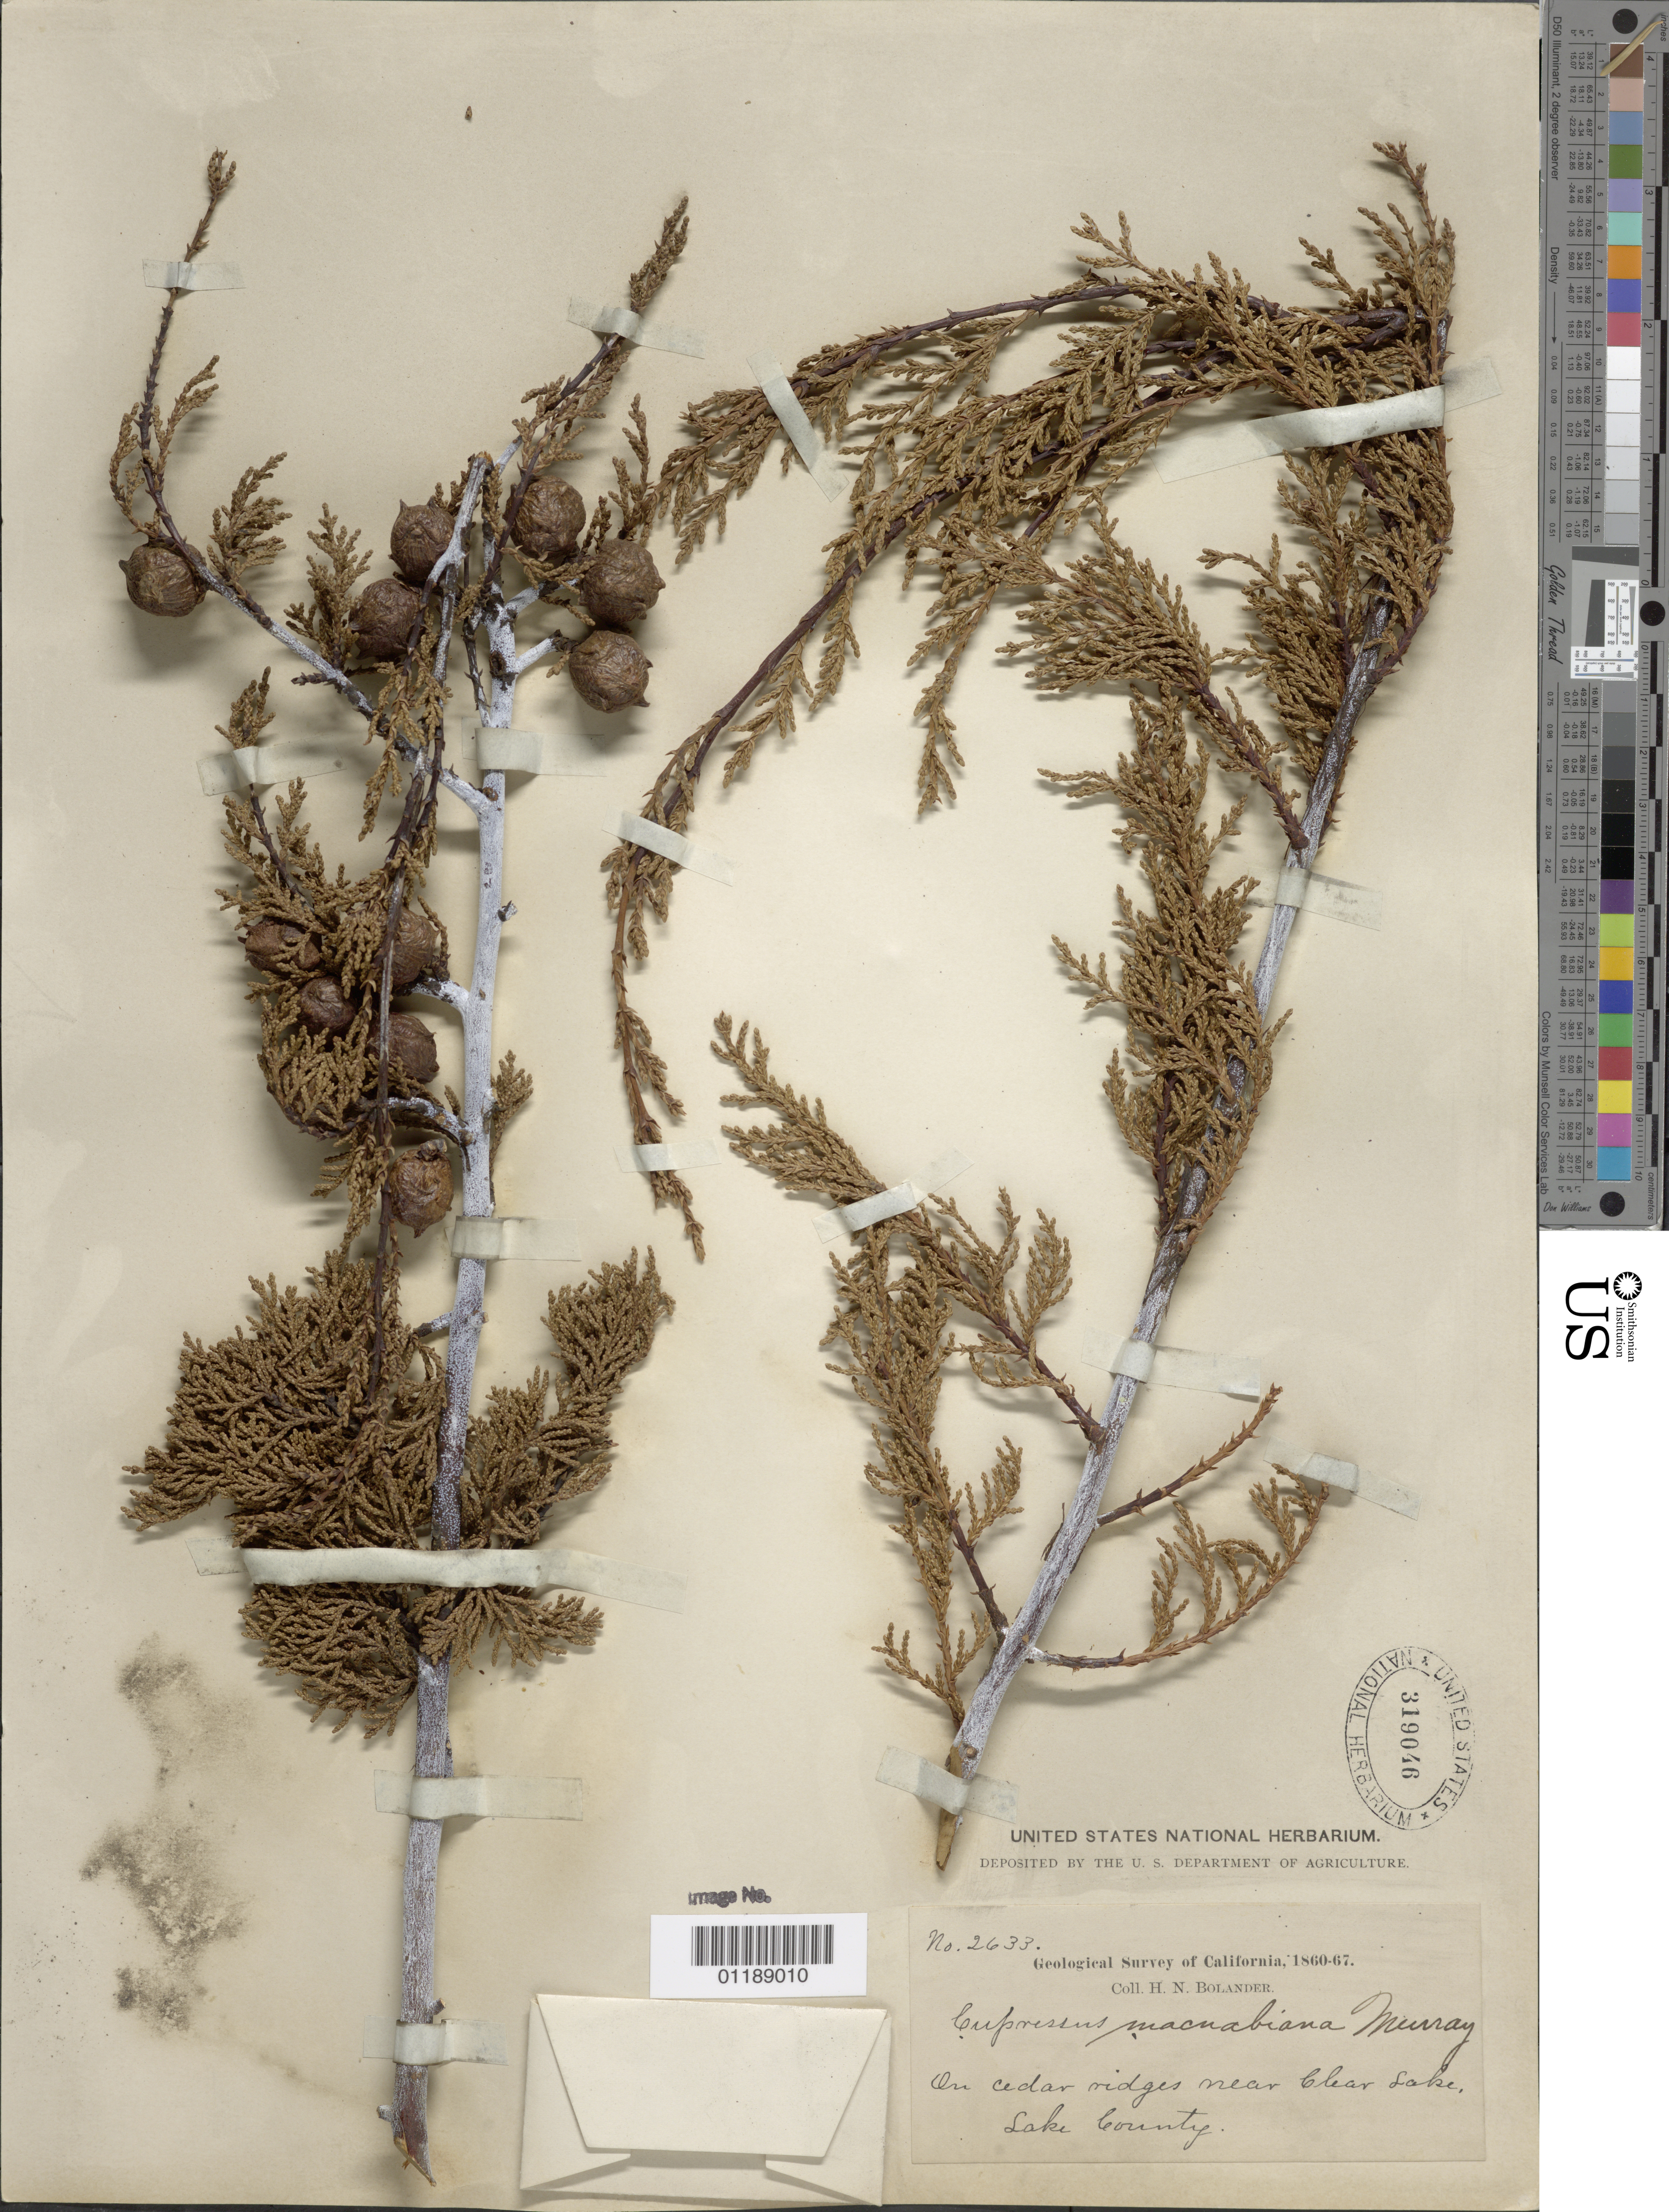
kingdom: Plantae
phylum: Tracheophyta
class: Pinopsida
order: Pinales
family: Cupressaceae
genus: Hesperocyparis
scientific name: Hesperocyparis macnabiana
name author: (A. Murray) Bartel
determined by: (US) Smithsonian Institution - National Museum of Natural History - Department of Botany (UNITED STATES)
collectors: H. Bolander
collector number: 2633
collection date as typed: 1860 to -- --- 1867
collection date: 1860/1867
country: United States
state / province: California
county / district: Lake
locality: On cedar ridges near Clear Lake.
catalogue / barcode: US 319046